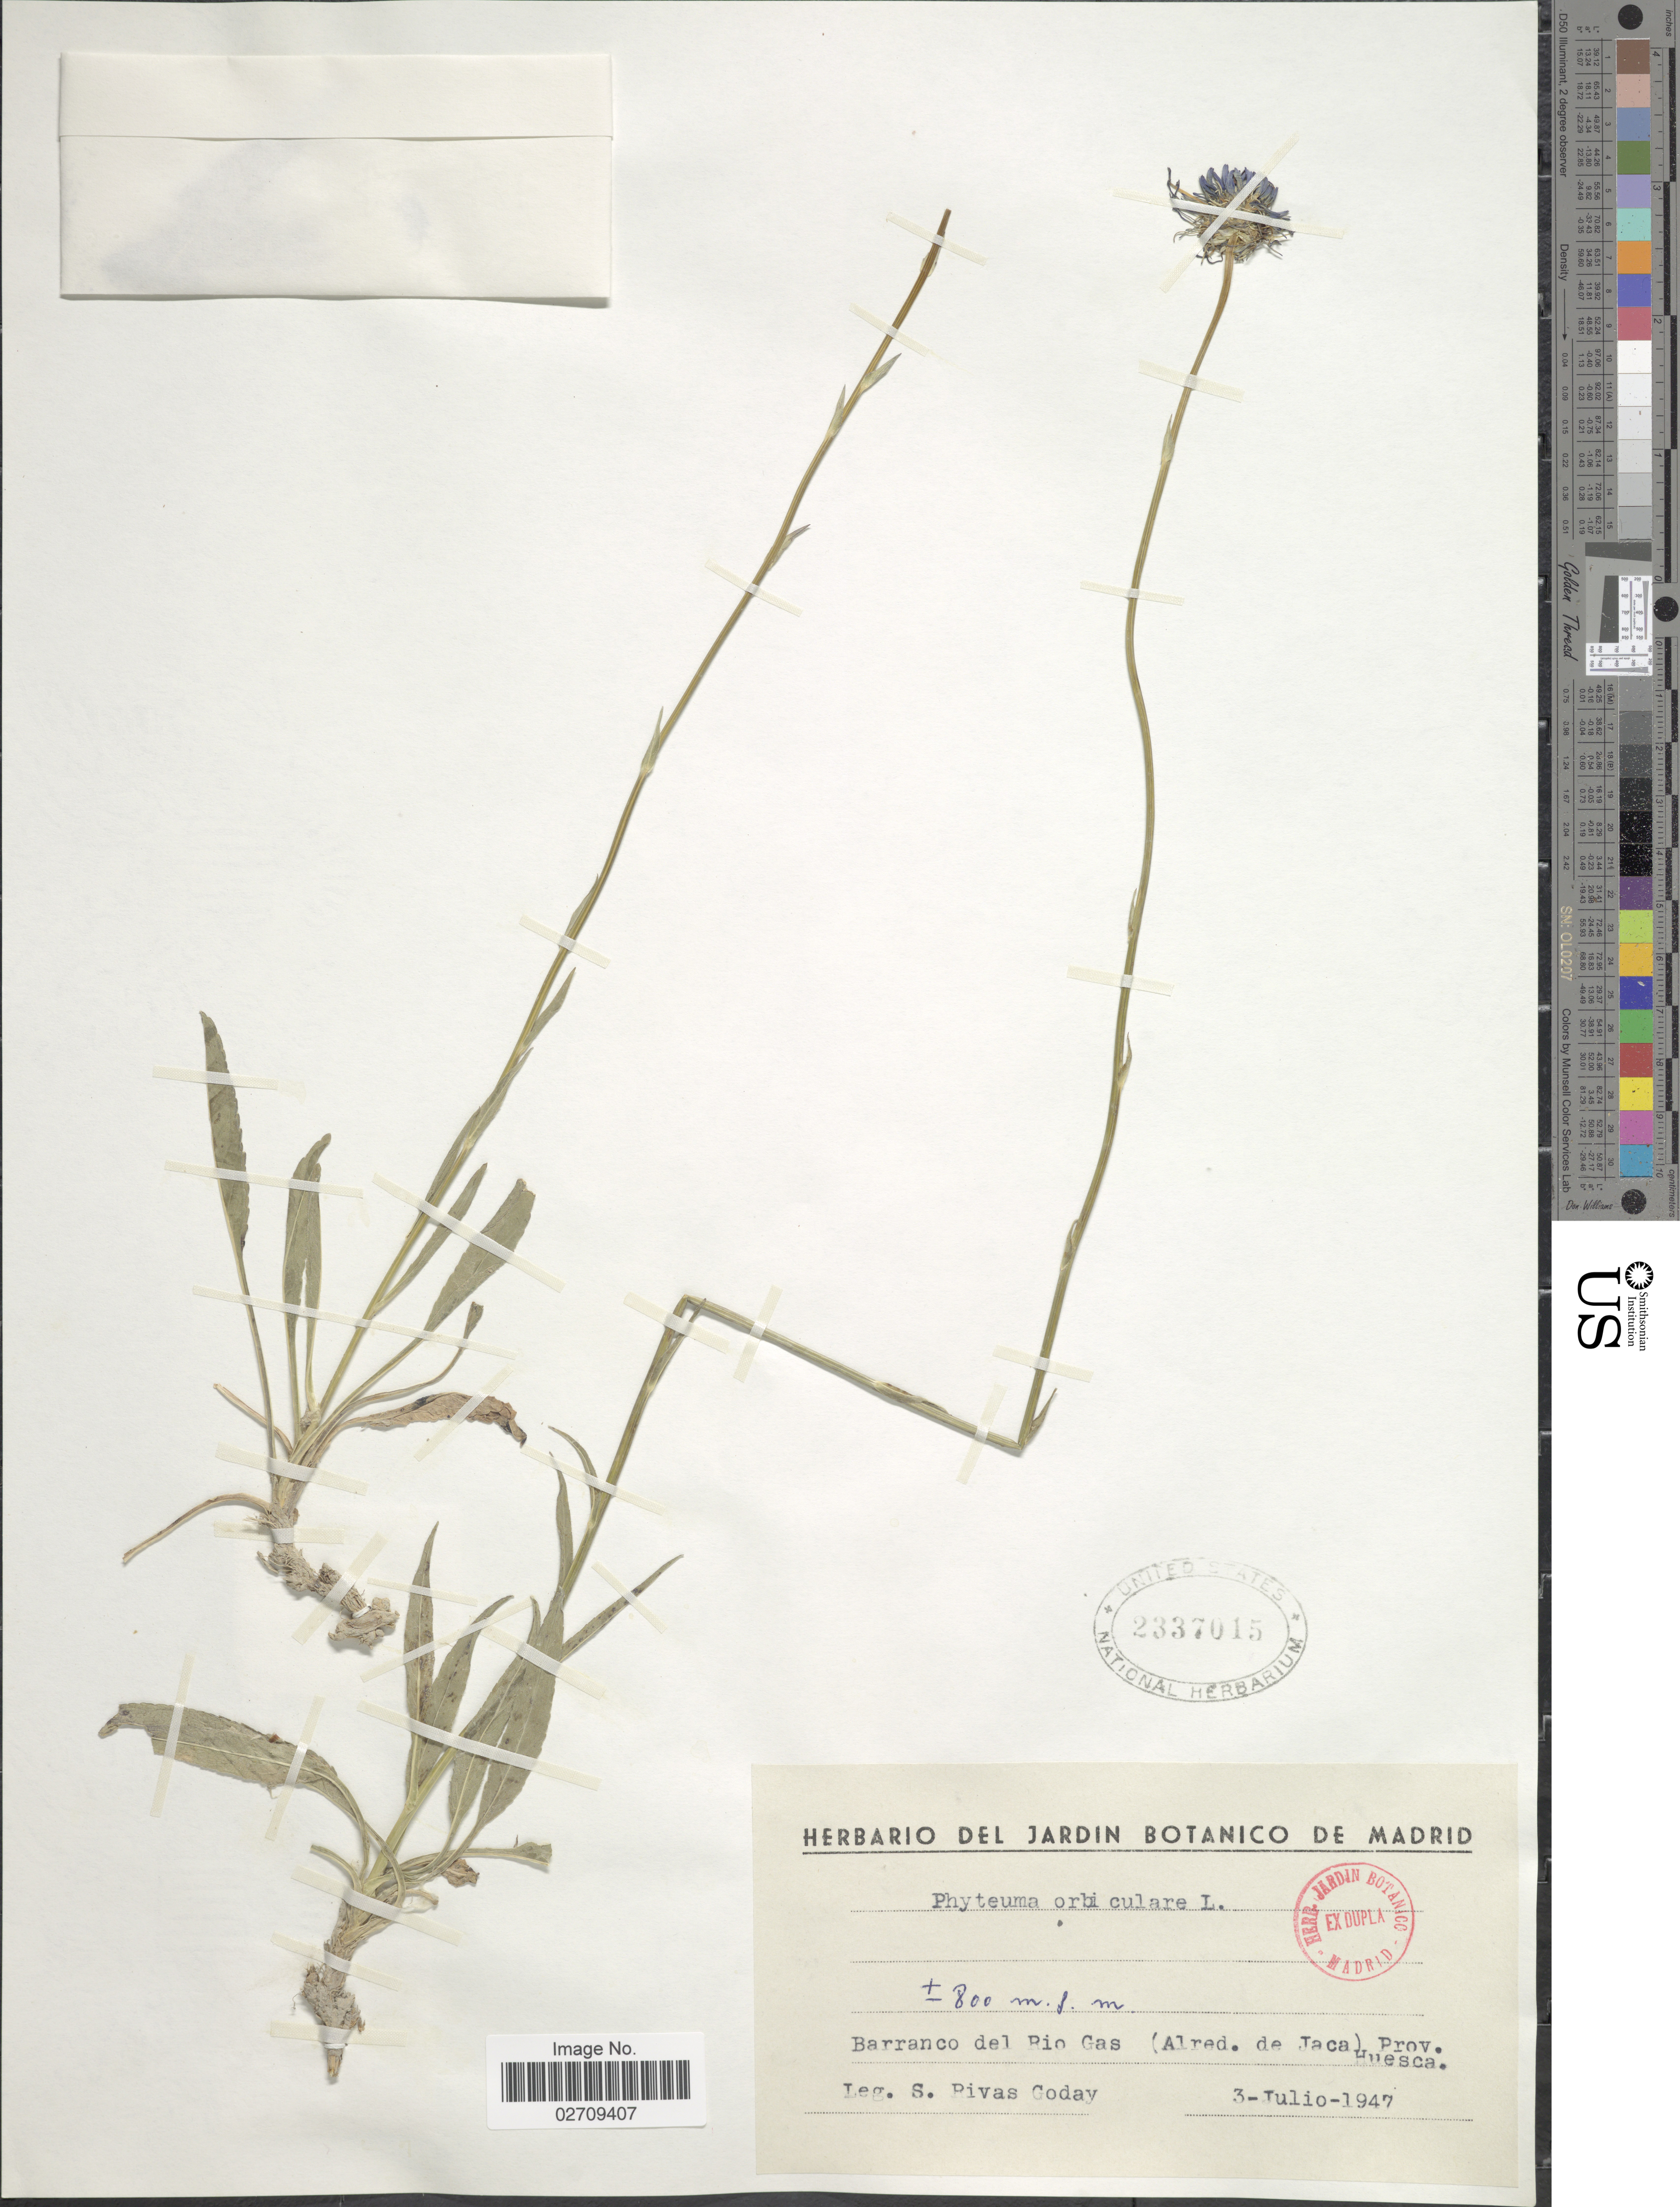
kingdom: Plantae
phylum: Tracheophyta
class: Magnoliopsida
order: Asterales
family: Campanulaceae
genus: Phyteuma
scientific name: Phyteuma orbiculare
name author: L.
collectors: S. Goday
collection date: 1947-07-03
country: Spain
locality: Barranco del Rio Gas (Alred. de Jaca) Prov. Huesca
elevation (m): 800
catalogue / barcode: US 2337015